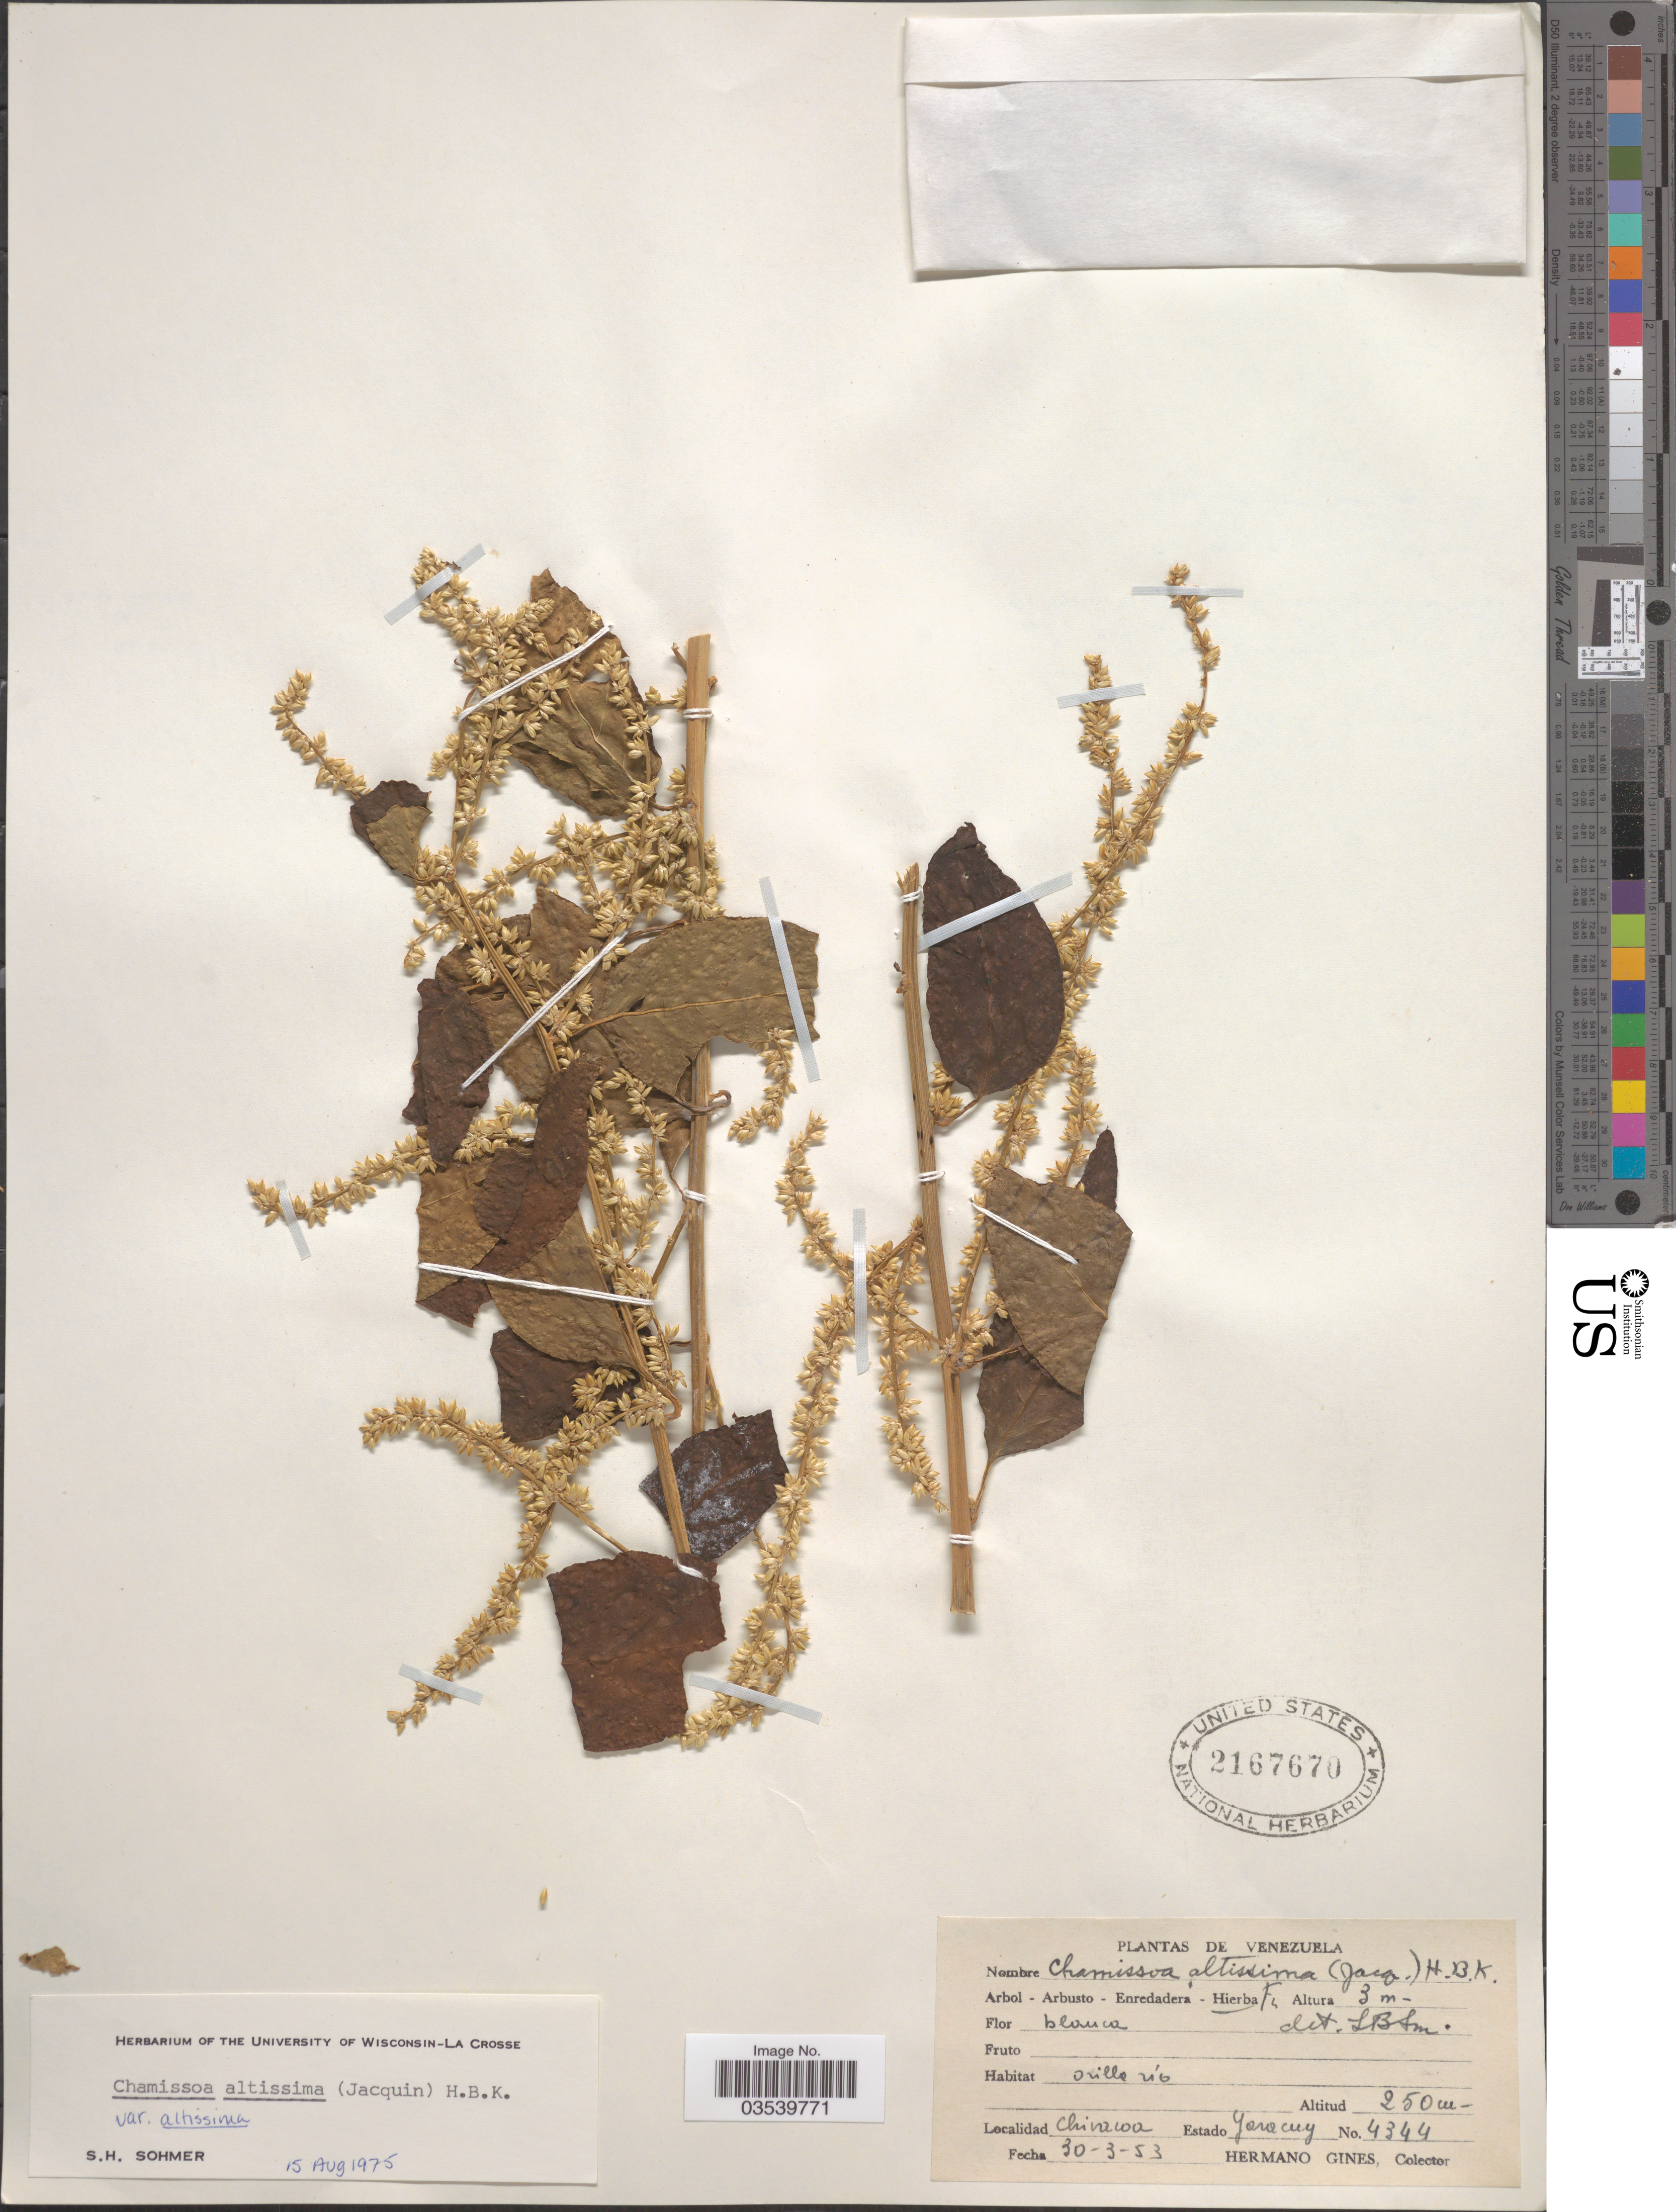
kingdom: Plantae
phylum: Tracheophyta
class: Magnoliopsida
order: Caryophyllales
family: Amaranthaceae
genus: Chamissoa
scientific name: Chamissoa altissima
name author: (Jacq.) Kunth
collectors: Bro. Gines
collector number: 4344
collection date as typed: Transcribed d/m/y: 30/3/53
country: Venezuela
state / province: Yaracuy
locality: Orilla río. Chivacoa.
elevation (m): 250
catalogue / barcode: US 2167670